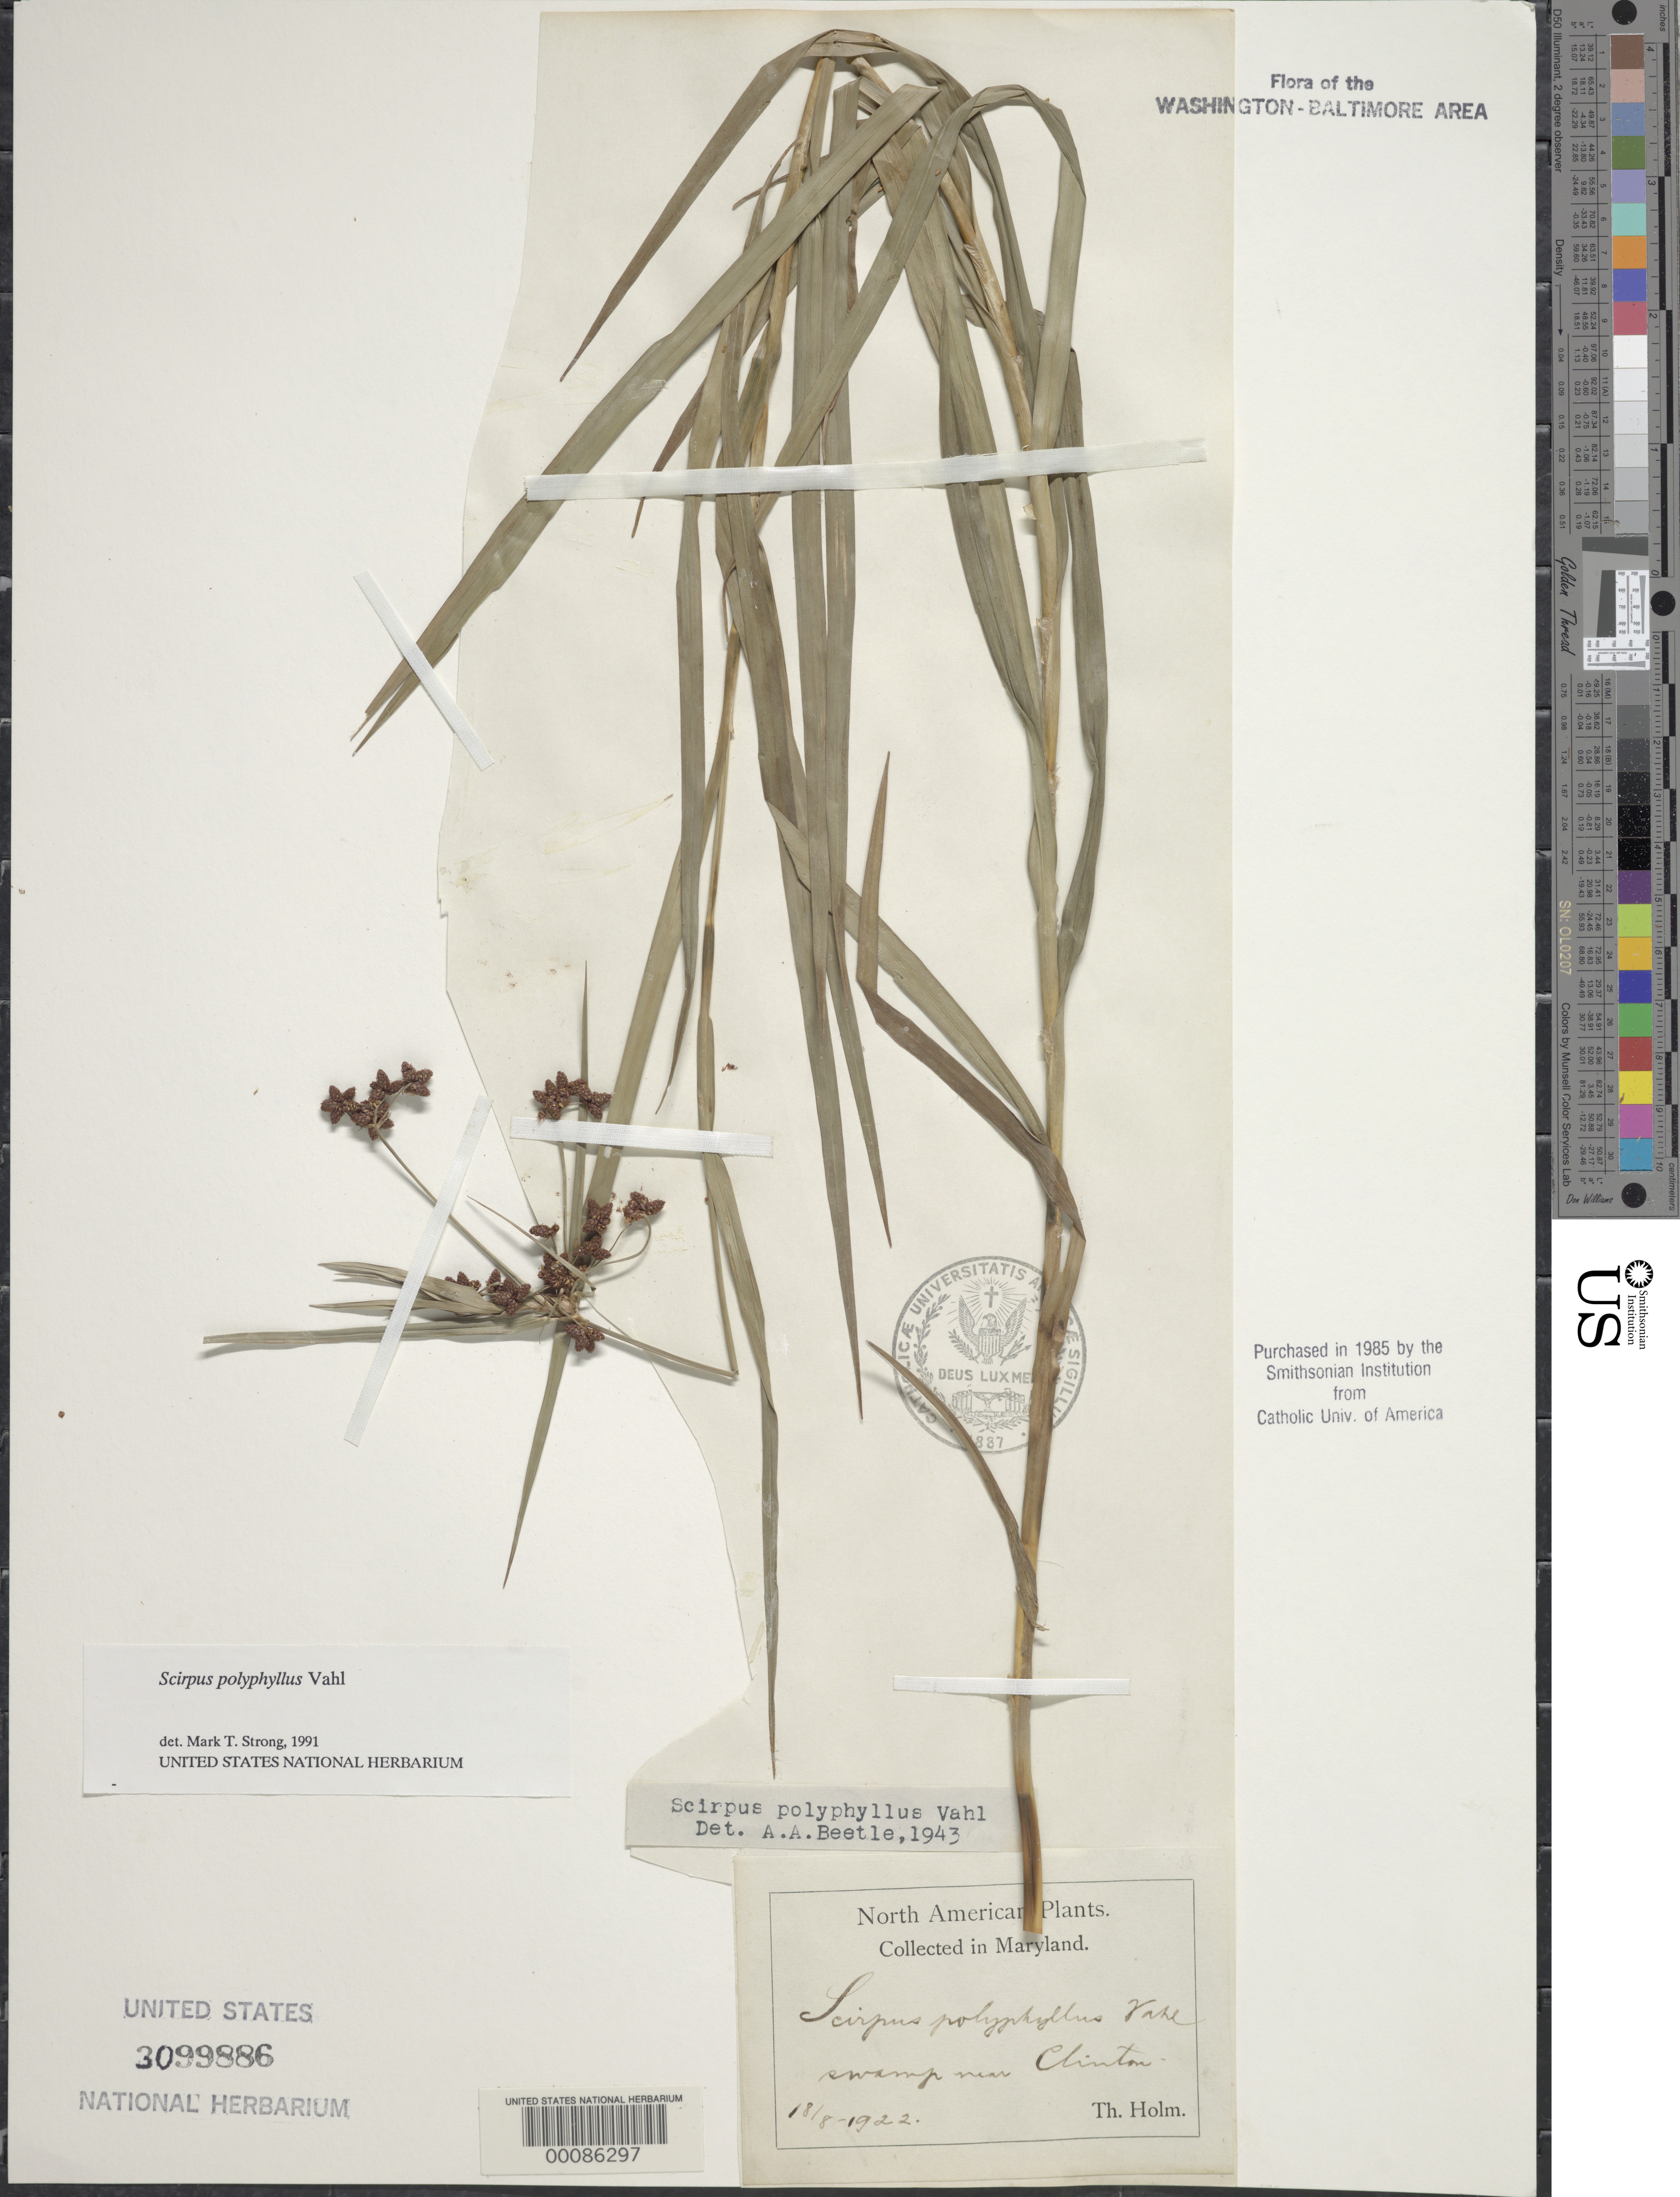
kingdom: Plantae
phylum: Tracheophyta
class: Liliopsida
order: Poales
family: Cyperaceae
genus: Scirpus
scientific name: Scirpus polyphyllus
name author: Vahl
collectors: T. Holm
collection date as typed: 18 Aug 1922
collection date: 1922-08-18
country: United States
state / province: Maryland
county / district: Prince George's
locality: Near Clinton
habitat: Swamp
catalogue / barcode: US 3099886